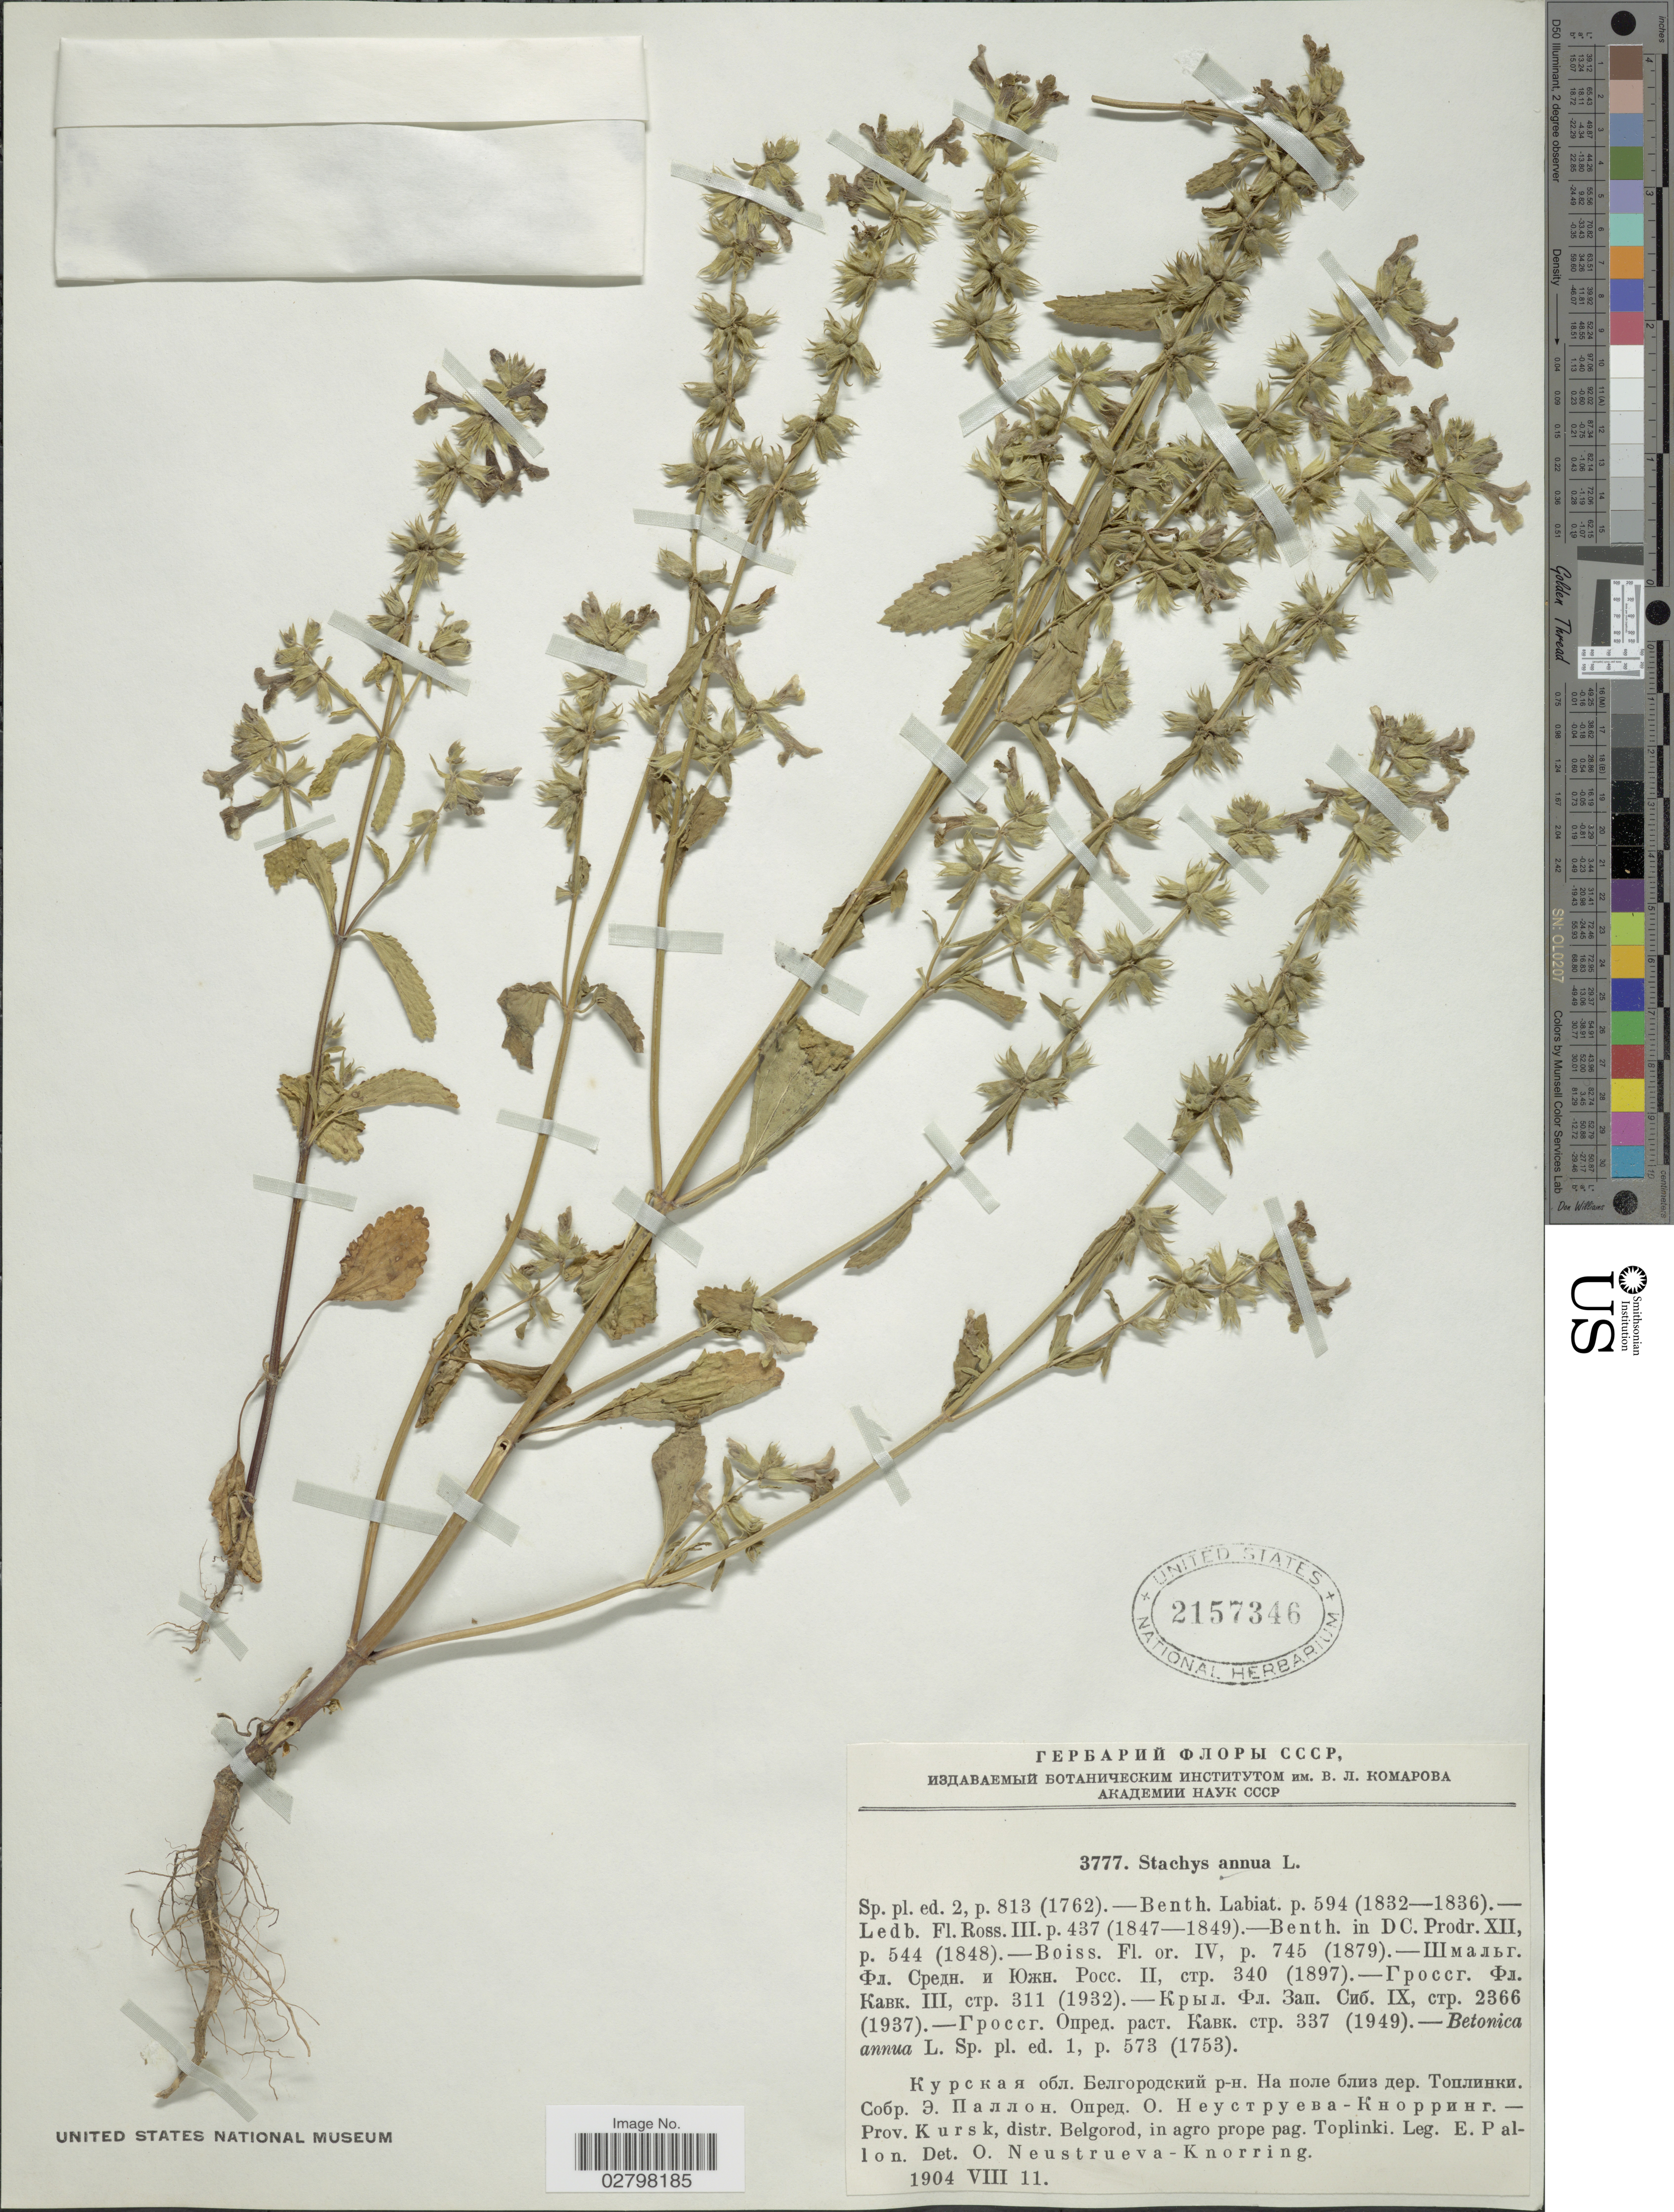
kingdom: Plantae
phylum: Tracheophyta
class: Magnoliopsida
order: Lamiales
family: Lamiaceae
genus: Stachys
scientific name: Stachys annua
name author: (L.) L.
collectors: E. Pallon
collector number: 3777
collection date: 1904-08-11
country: Russian Federation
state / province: Belgorod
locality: Prov. Kursk, distr. Belgorod, in agro prope pag. Toplinki.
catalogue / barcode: US 2157346